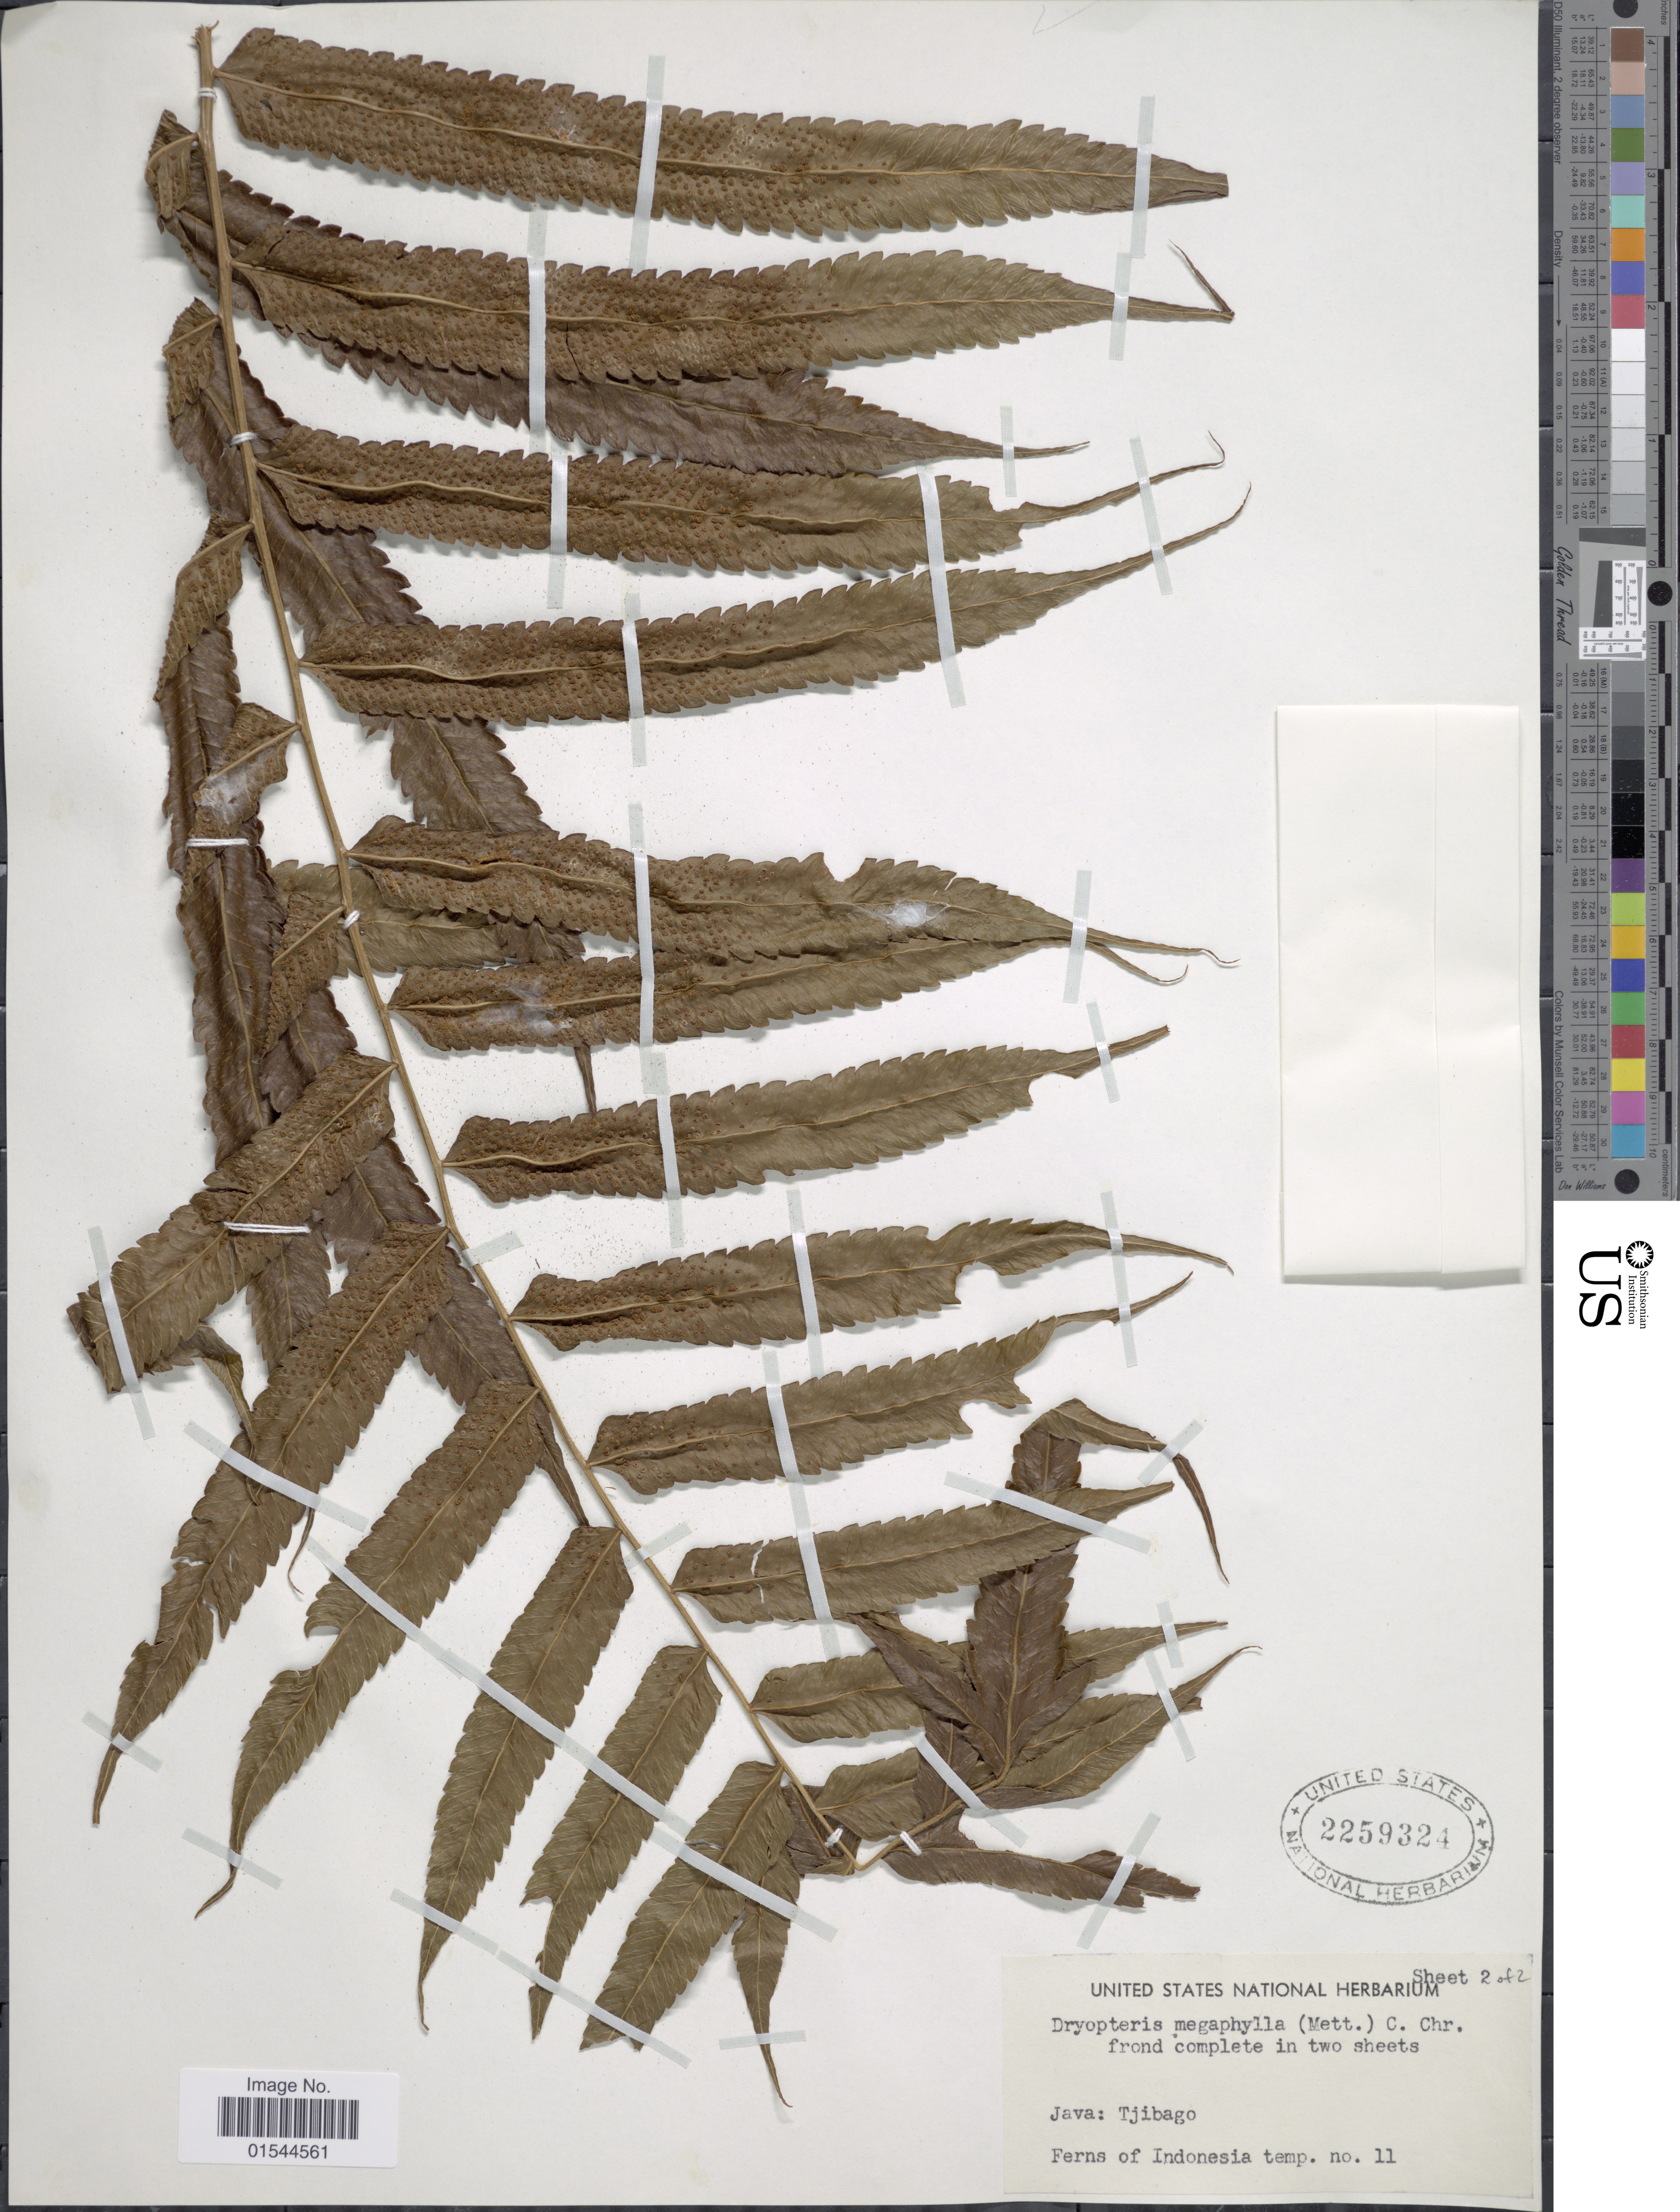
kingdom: Plantae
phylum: Tracheophyta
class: Polypodiopsida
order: Polypodiales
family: Thelypteridaceae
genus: Pneumatopteris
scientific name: Pneumatopteris pennigera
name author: (G. Forst.) Holttum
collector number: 11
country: Indonesia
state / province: Java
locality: Java: Tjibago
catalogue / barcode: US 2259324